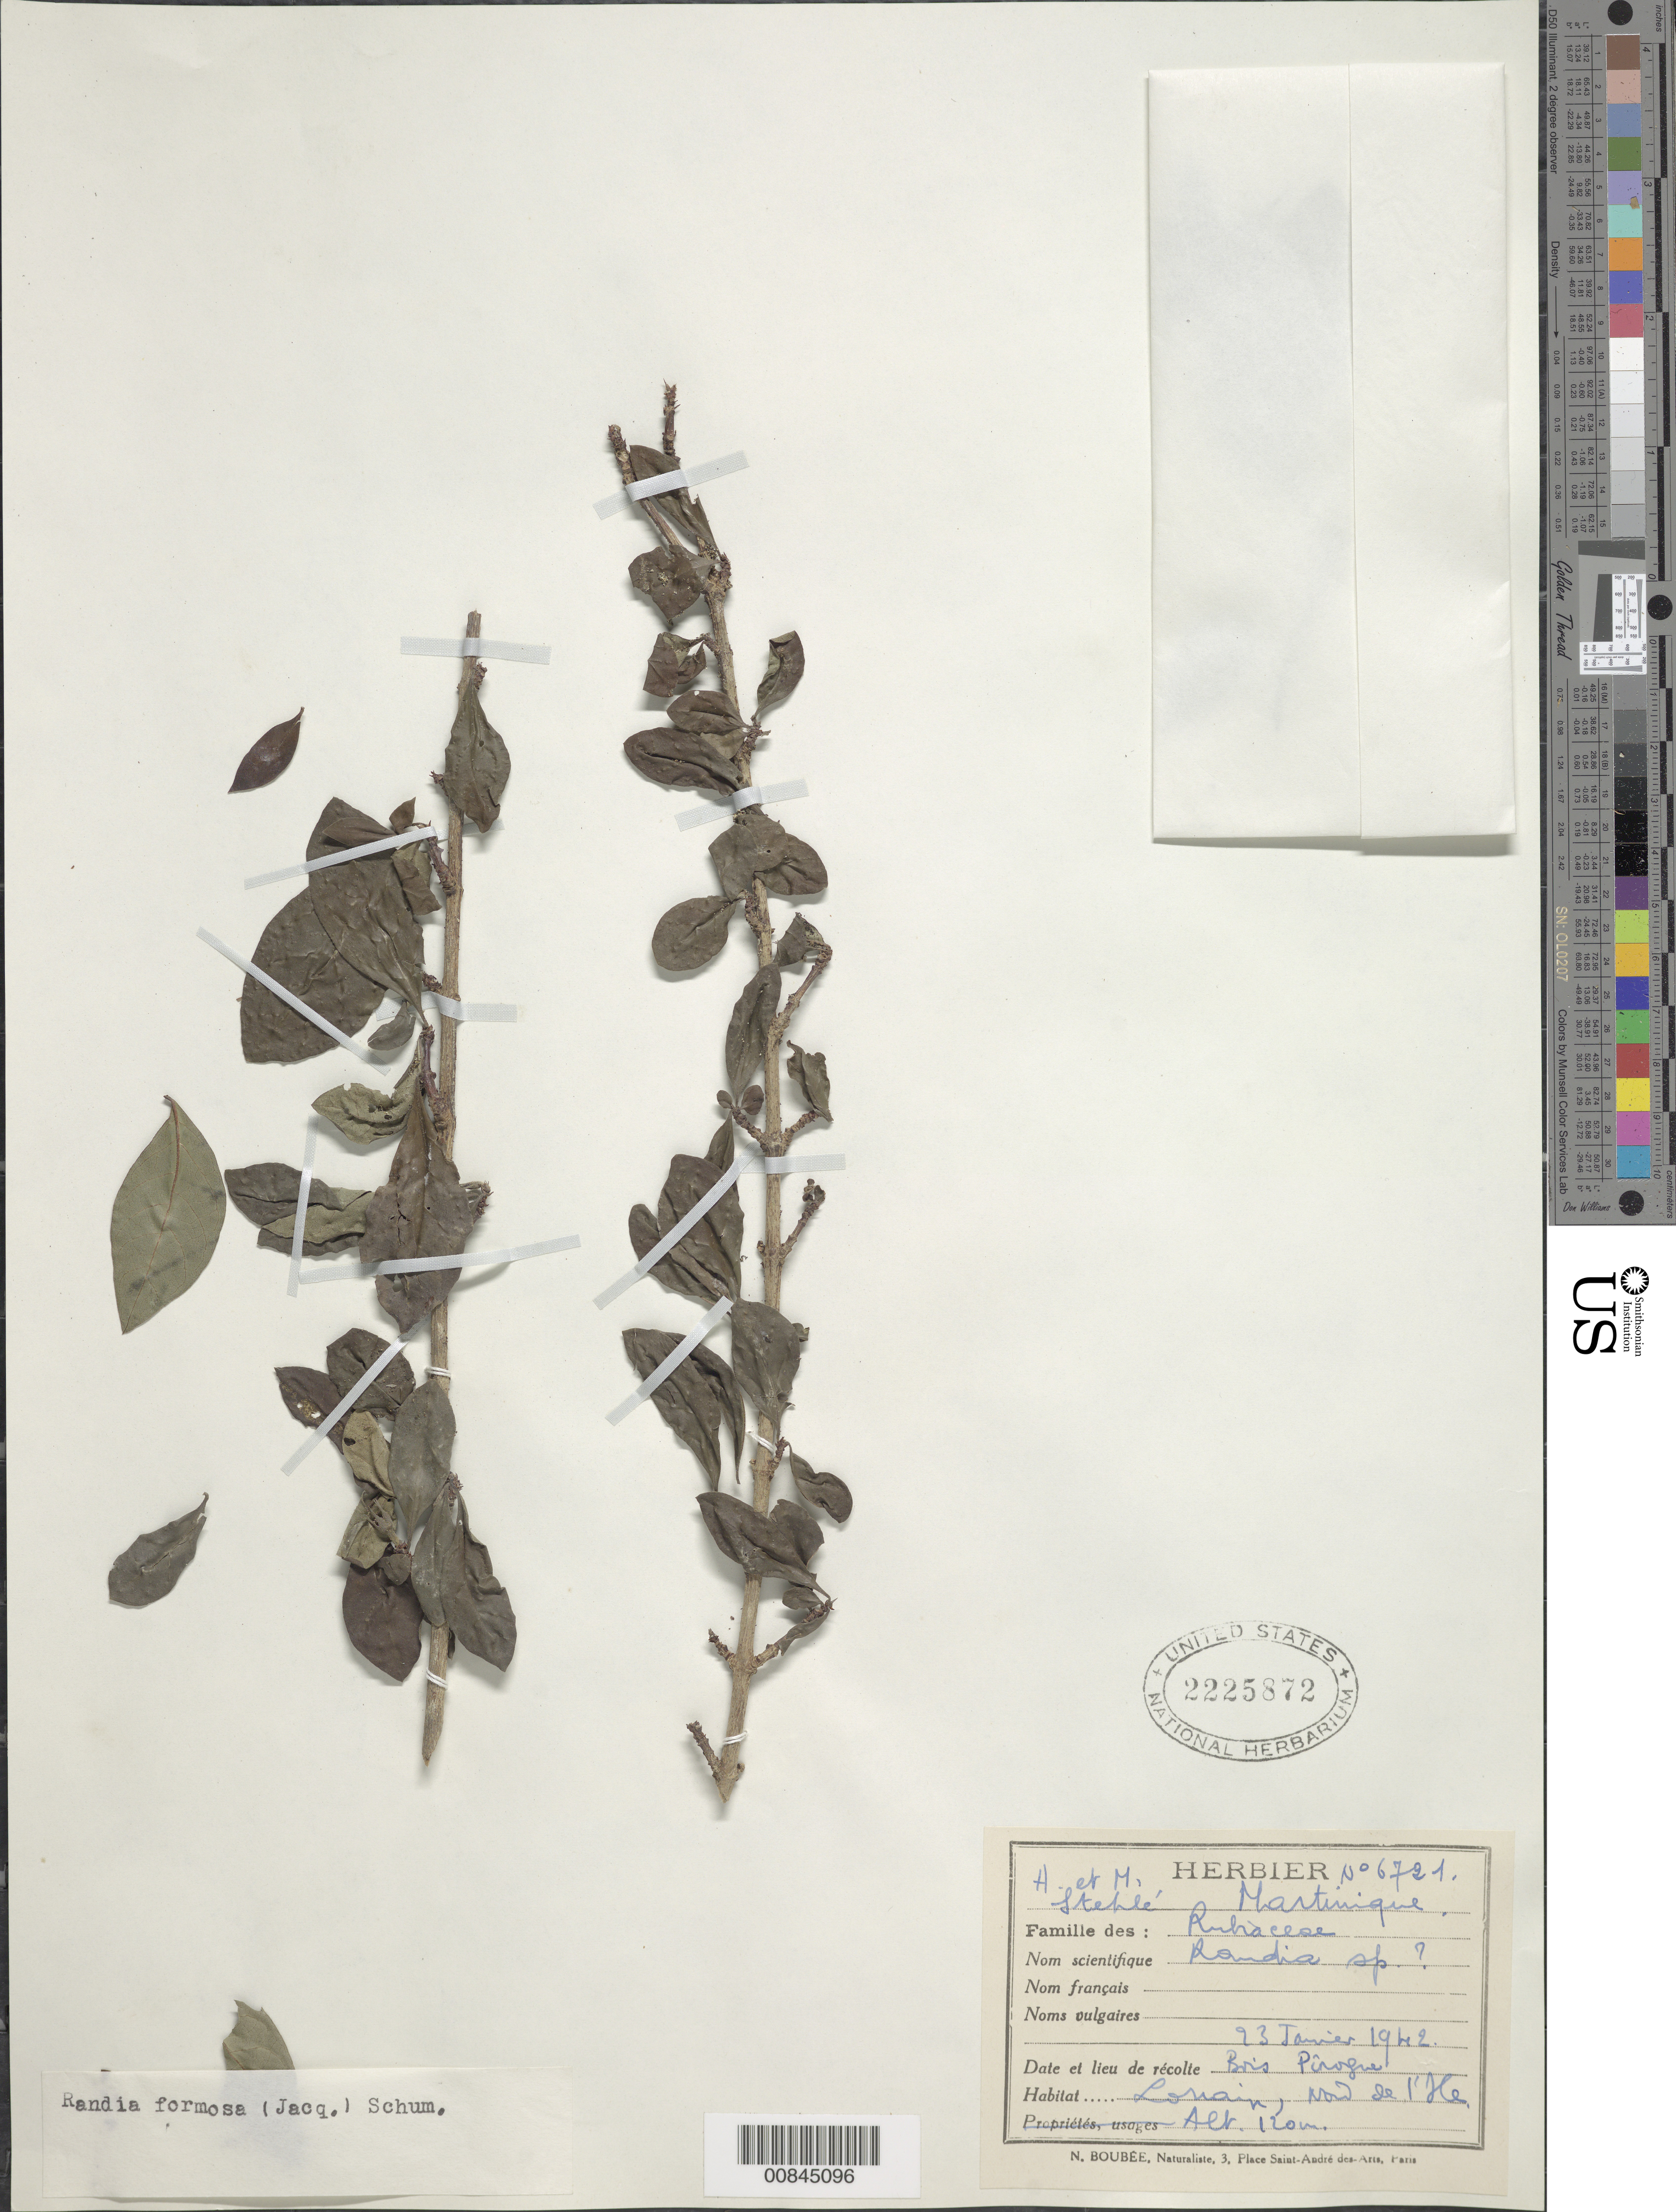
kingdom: Plantae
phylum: Tracheophyta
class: Magnoliopsida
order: Gentianales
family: Rubiaceae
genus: Rosenbergiodendron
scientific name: Rosenbergiodendron formosum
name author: (Jacq.) Fagerl.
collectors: H. Stehlé & M. Stehlé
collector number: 6721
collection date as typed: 23 Jan 1942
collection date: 1942-01-23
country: Martinique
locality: Lonain, Nord de l 'Ile. Bois Pîrogue.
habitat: Bois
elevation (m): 120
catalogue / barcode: US 2225872